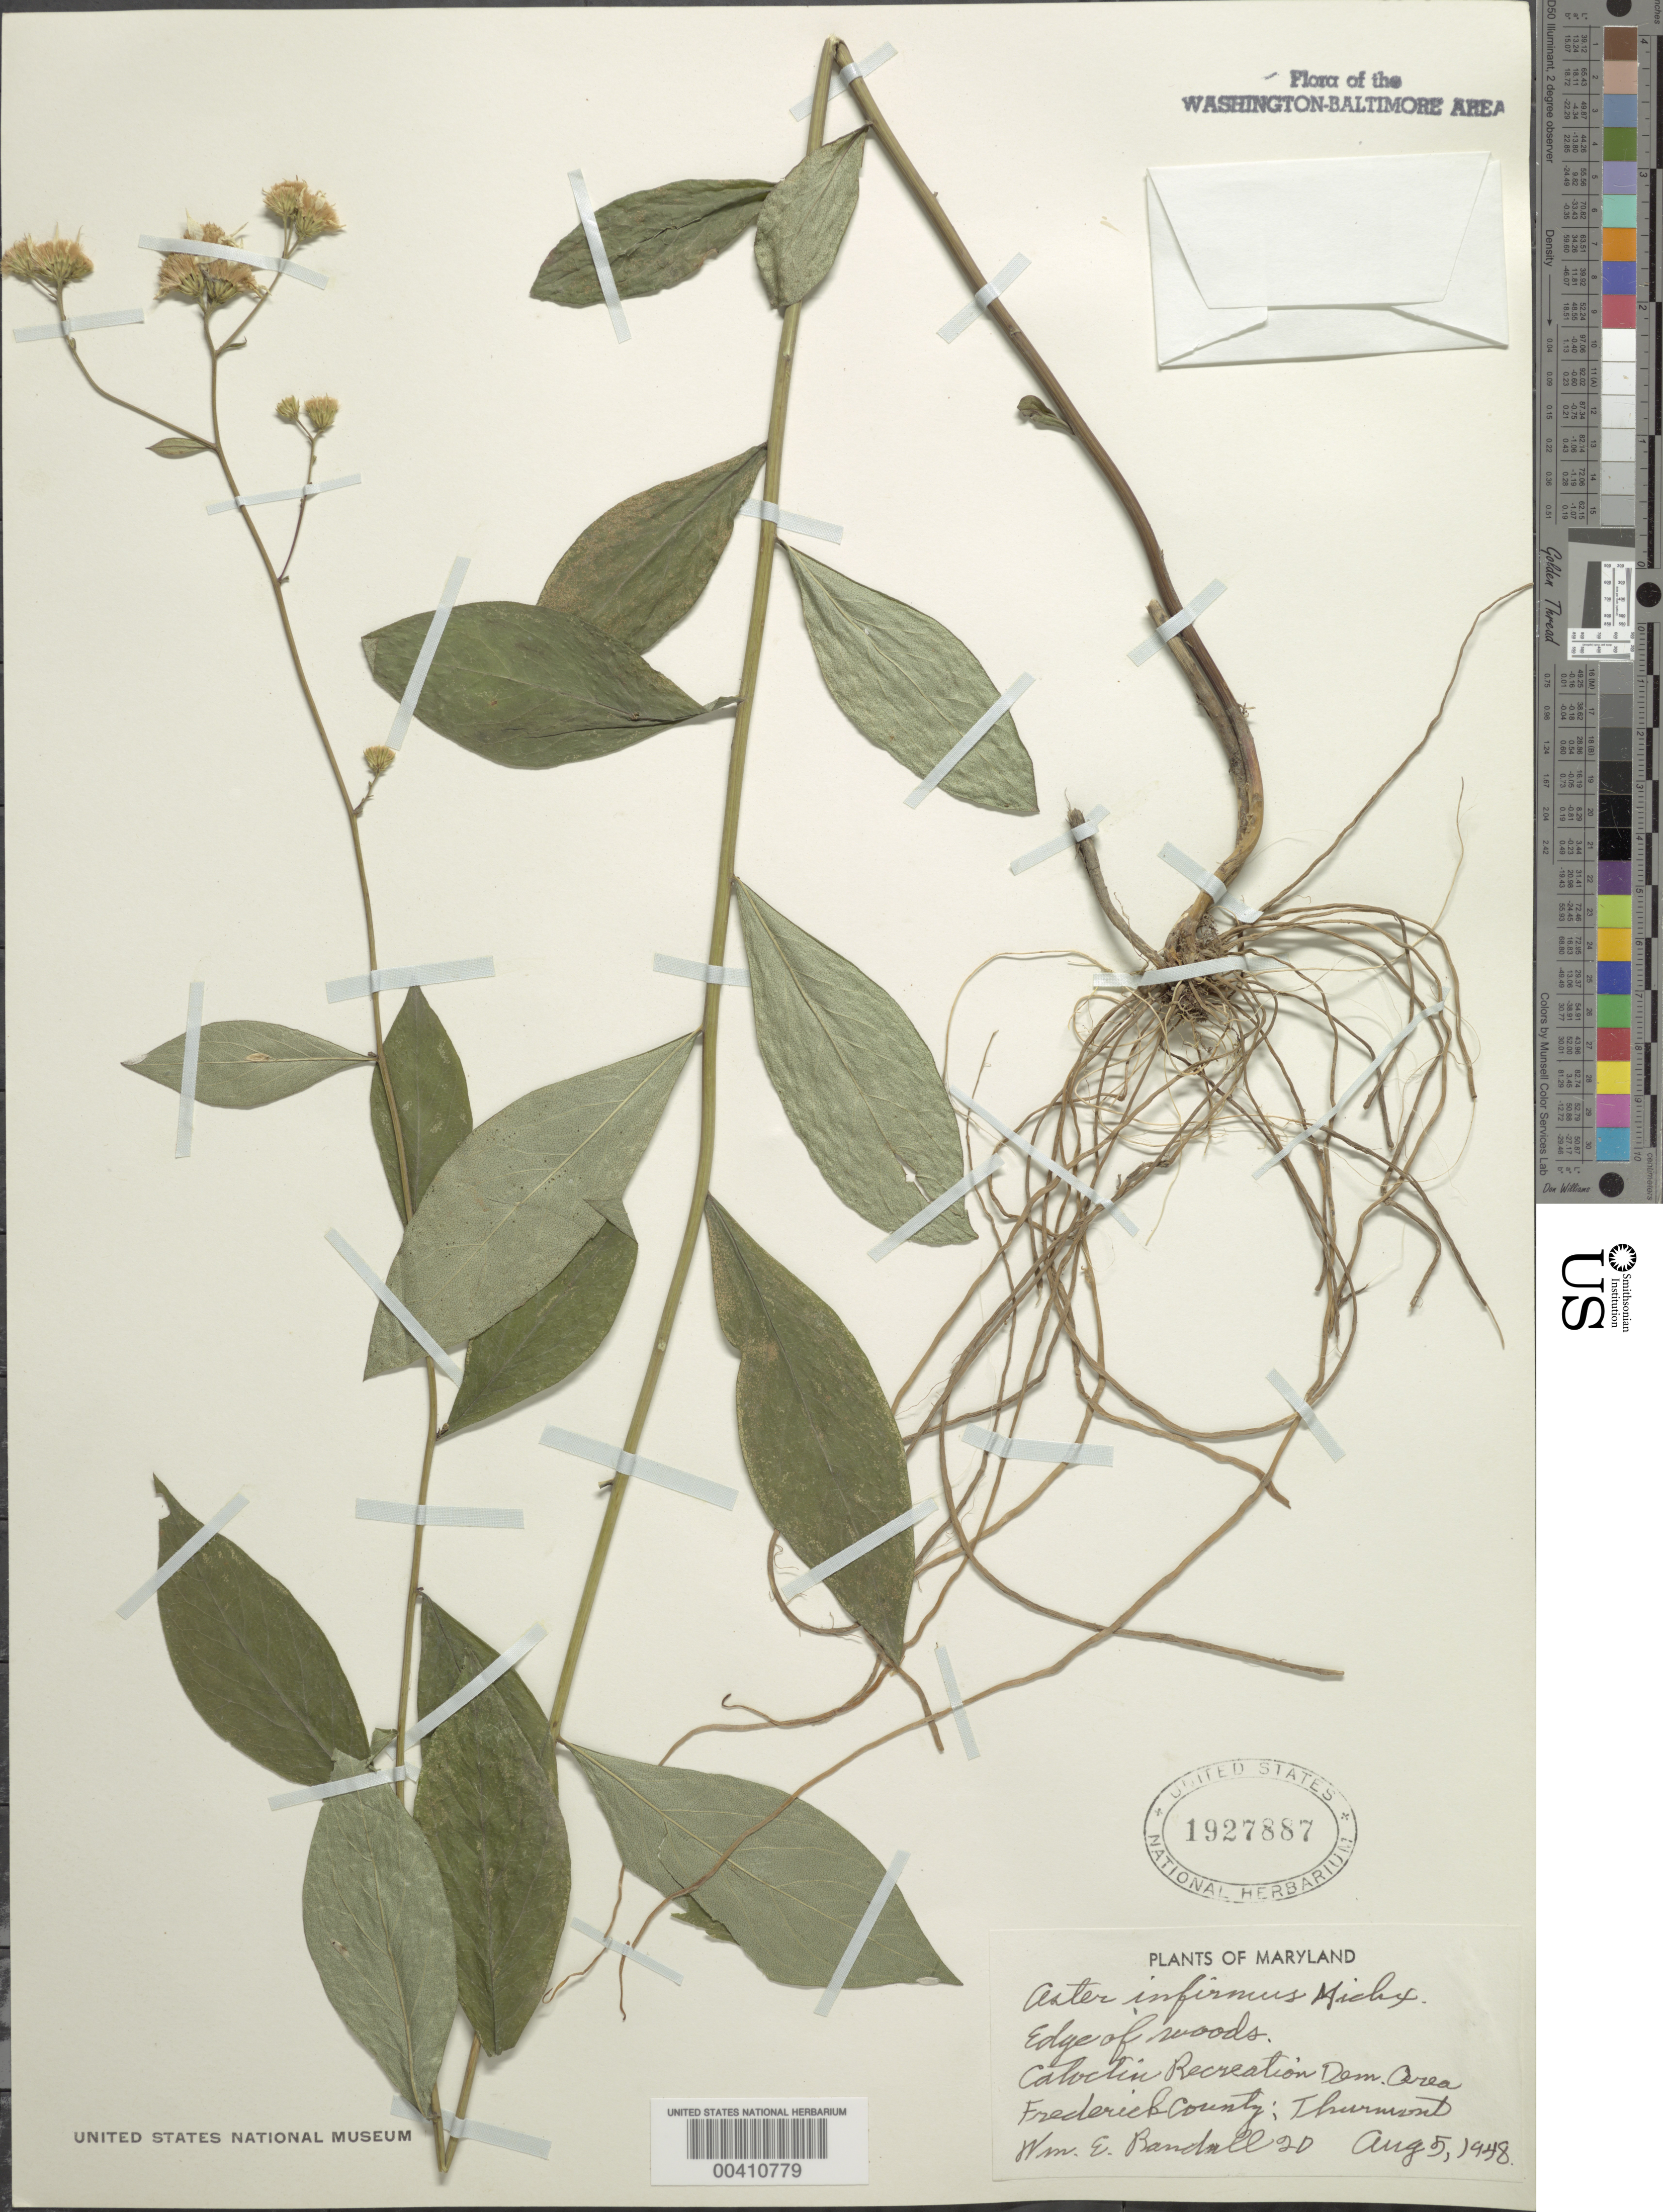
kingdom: Plantae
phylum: Tracheophyta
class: Magnoliopsida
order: Asterales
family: Asteraceae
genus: Doellingeria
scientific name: Doellingeria infirma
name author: (Michx.) Greene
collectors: W. Randall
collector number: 20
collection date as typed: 05 Aug 1948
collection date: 1948-08-05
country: United States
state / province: Maryland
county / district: Frederick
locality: Thurmont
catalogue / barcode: US 1927887